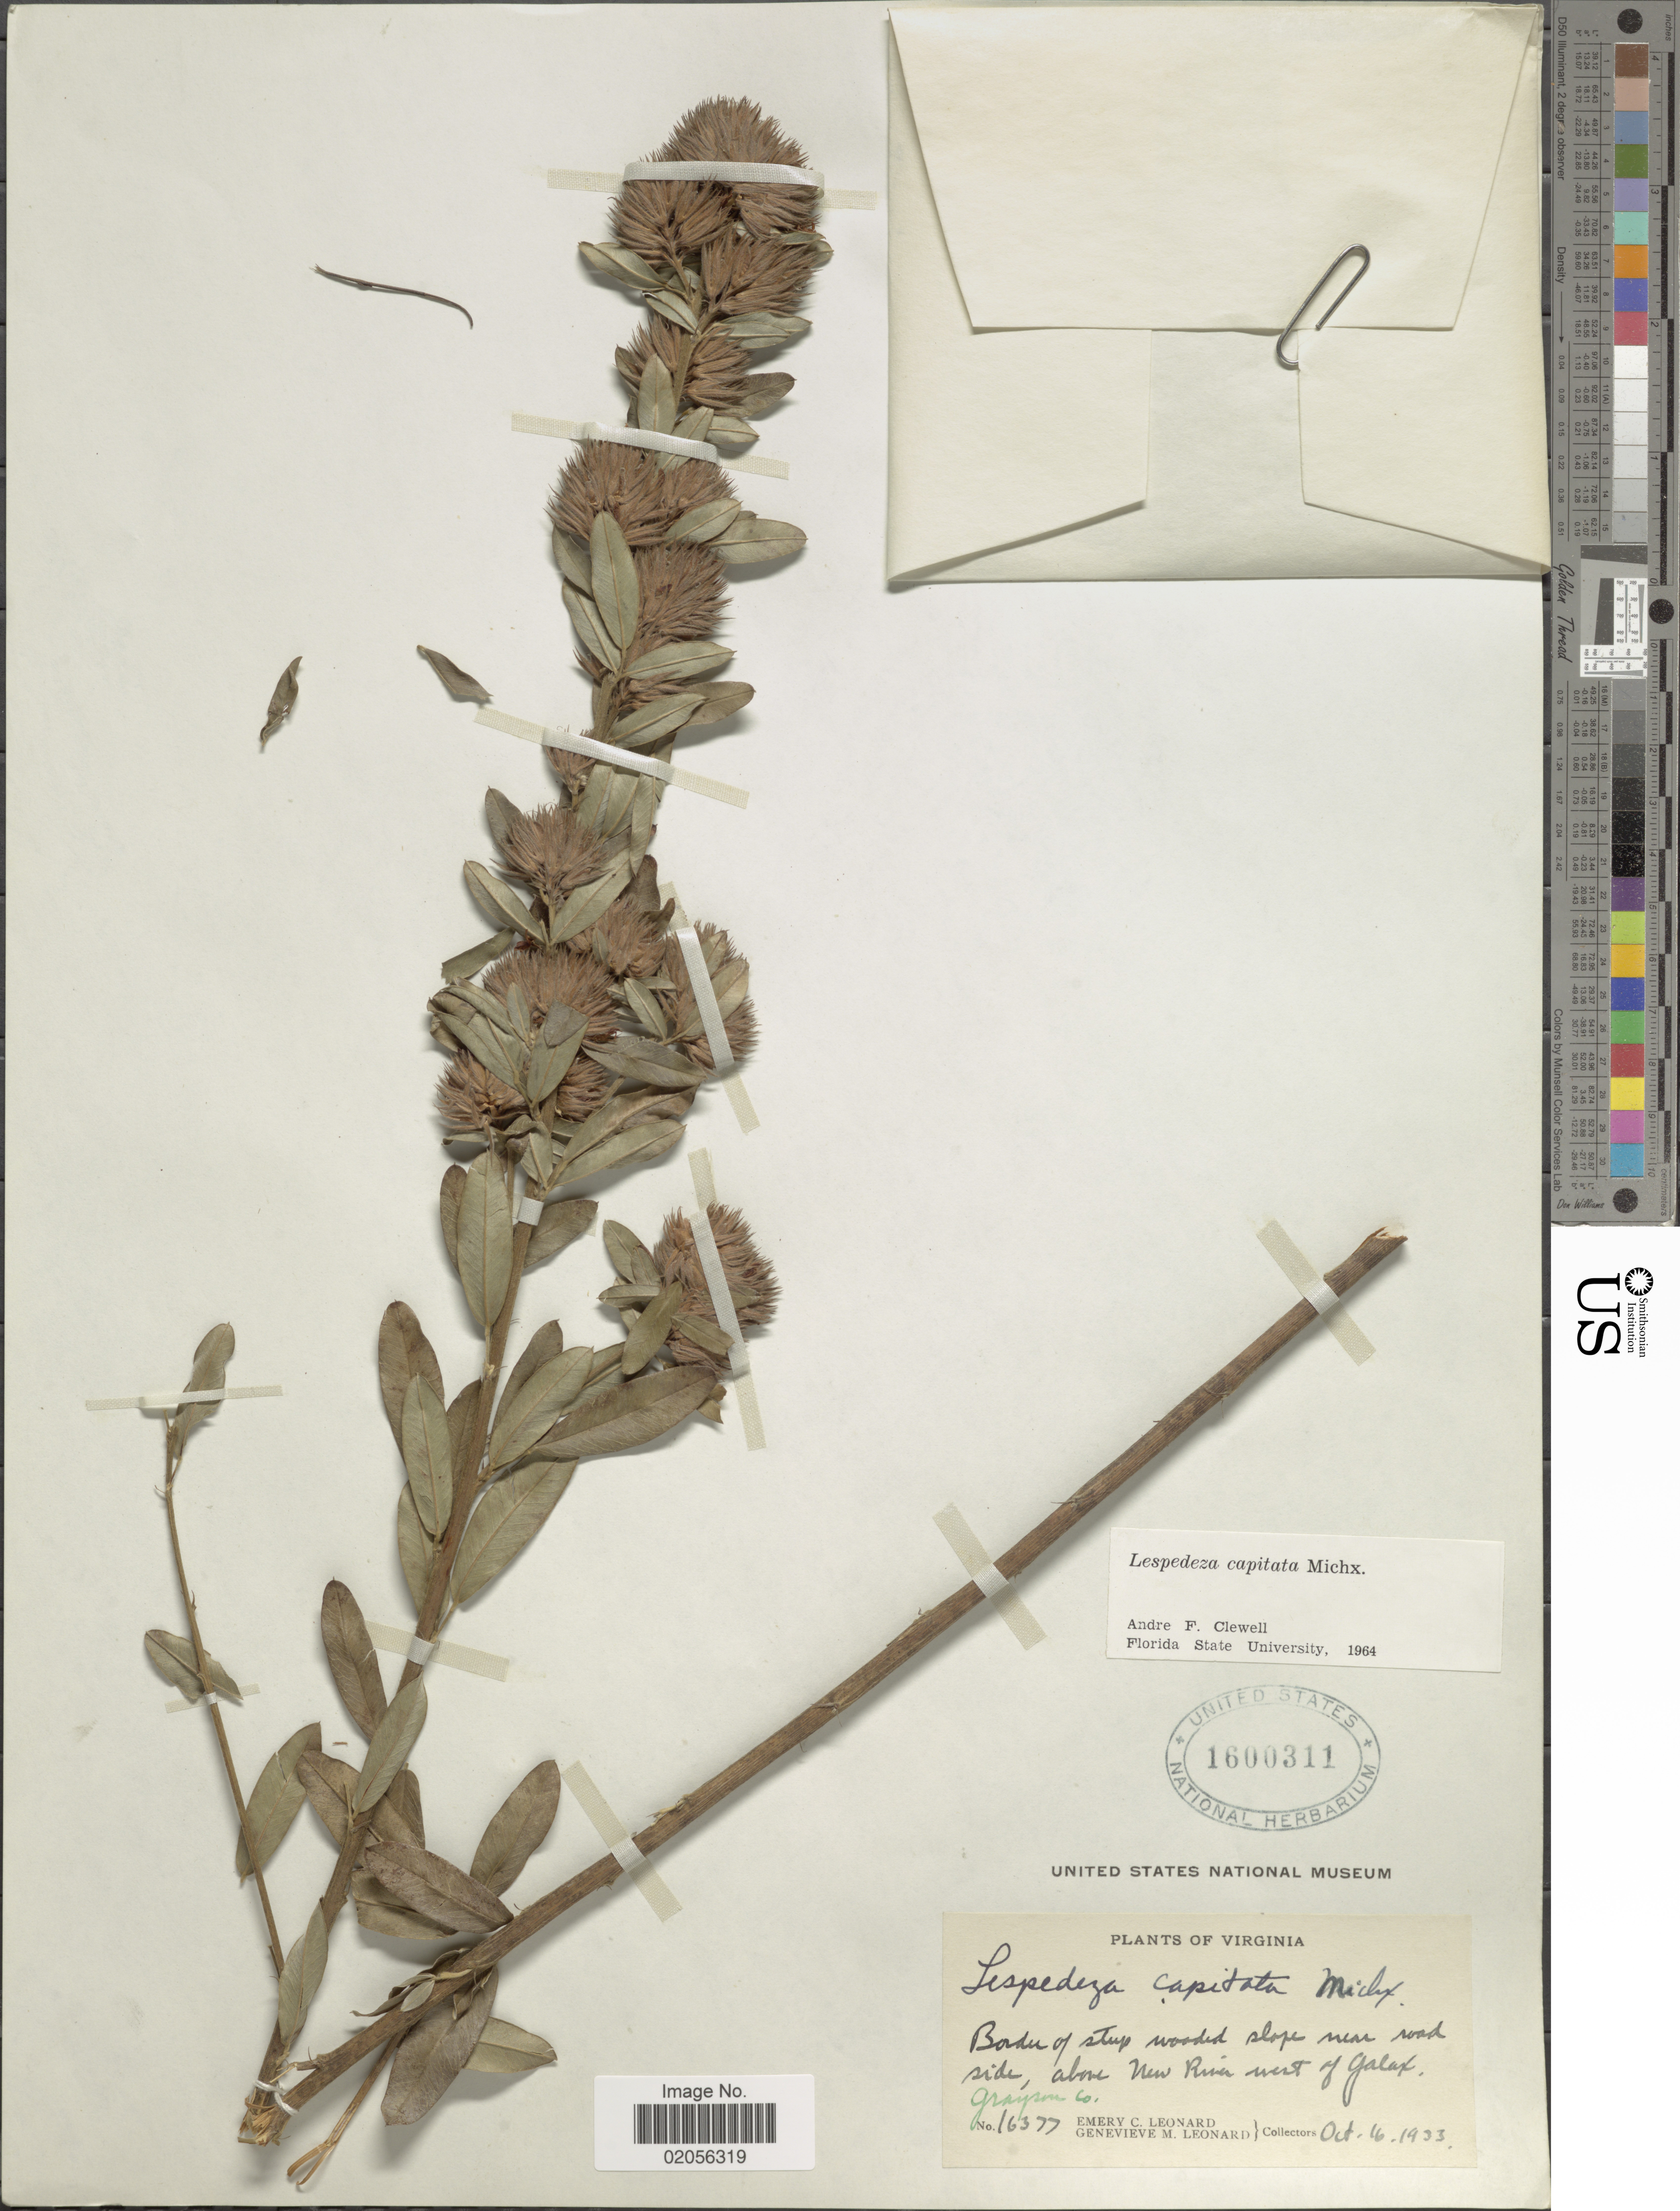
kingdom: Plantae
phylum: Tracheophyta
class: Magnoliopsida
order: Fabales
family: Fabaceae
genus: Lespedeza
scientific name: Lespedeza capitata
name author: Michx.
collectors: E. C. Leonard & G. M. Leonard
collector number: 16377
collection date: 1933-10-16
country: United States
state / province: Virginia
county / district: Grayson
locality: Above New River, W of Galax.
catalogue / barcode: US 1600311